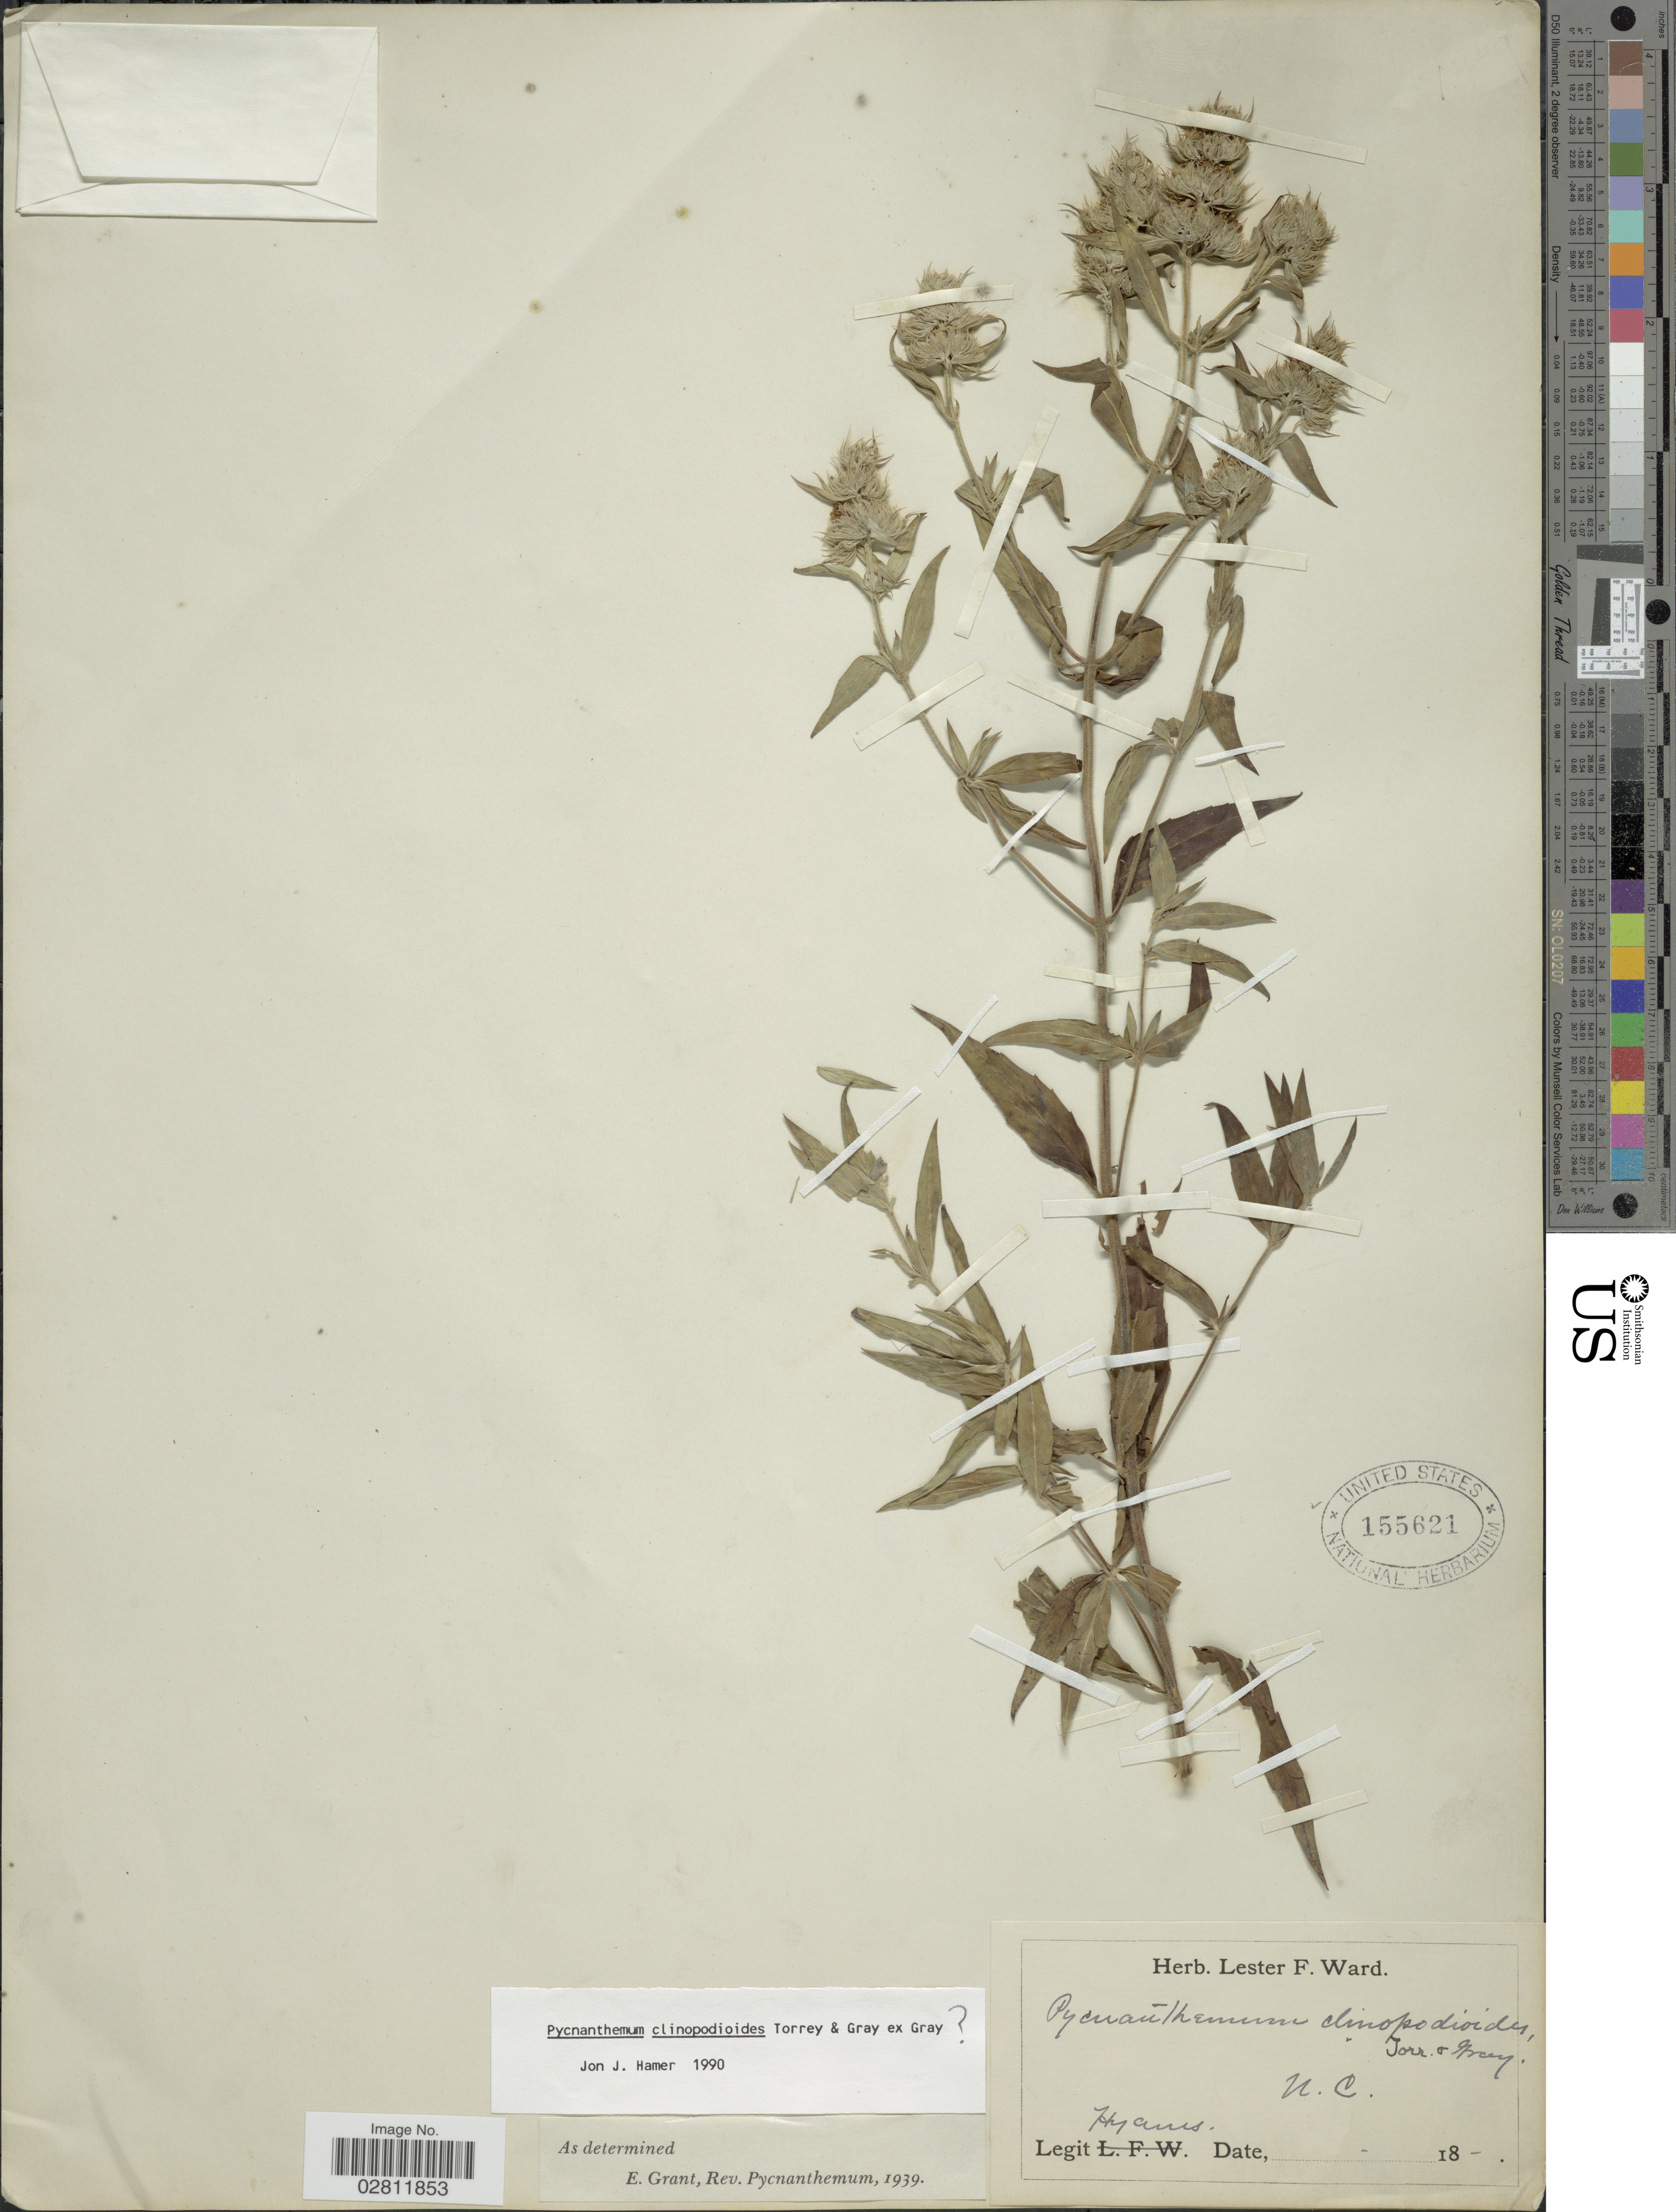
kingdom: Plantae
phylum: Tracheophyta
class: Magnoliopsida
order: Lamiales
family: Lamiaceae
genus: Pycnanthemum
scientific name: Pycnanthemum clinopodioides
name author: Torr. & A. Gray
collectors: -. Hyams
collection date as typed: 18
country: United States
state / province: North Carolina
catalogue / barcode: US 155621